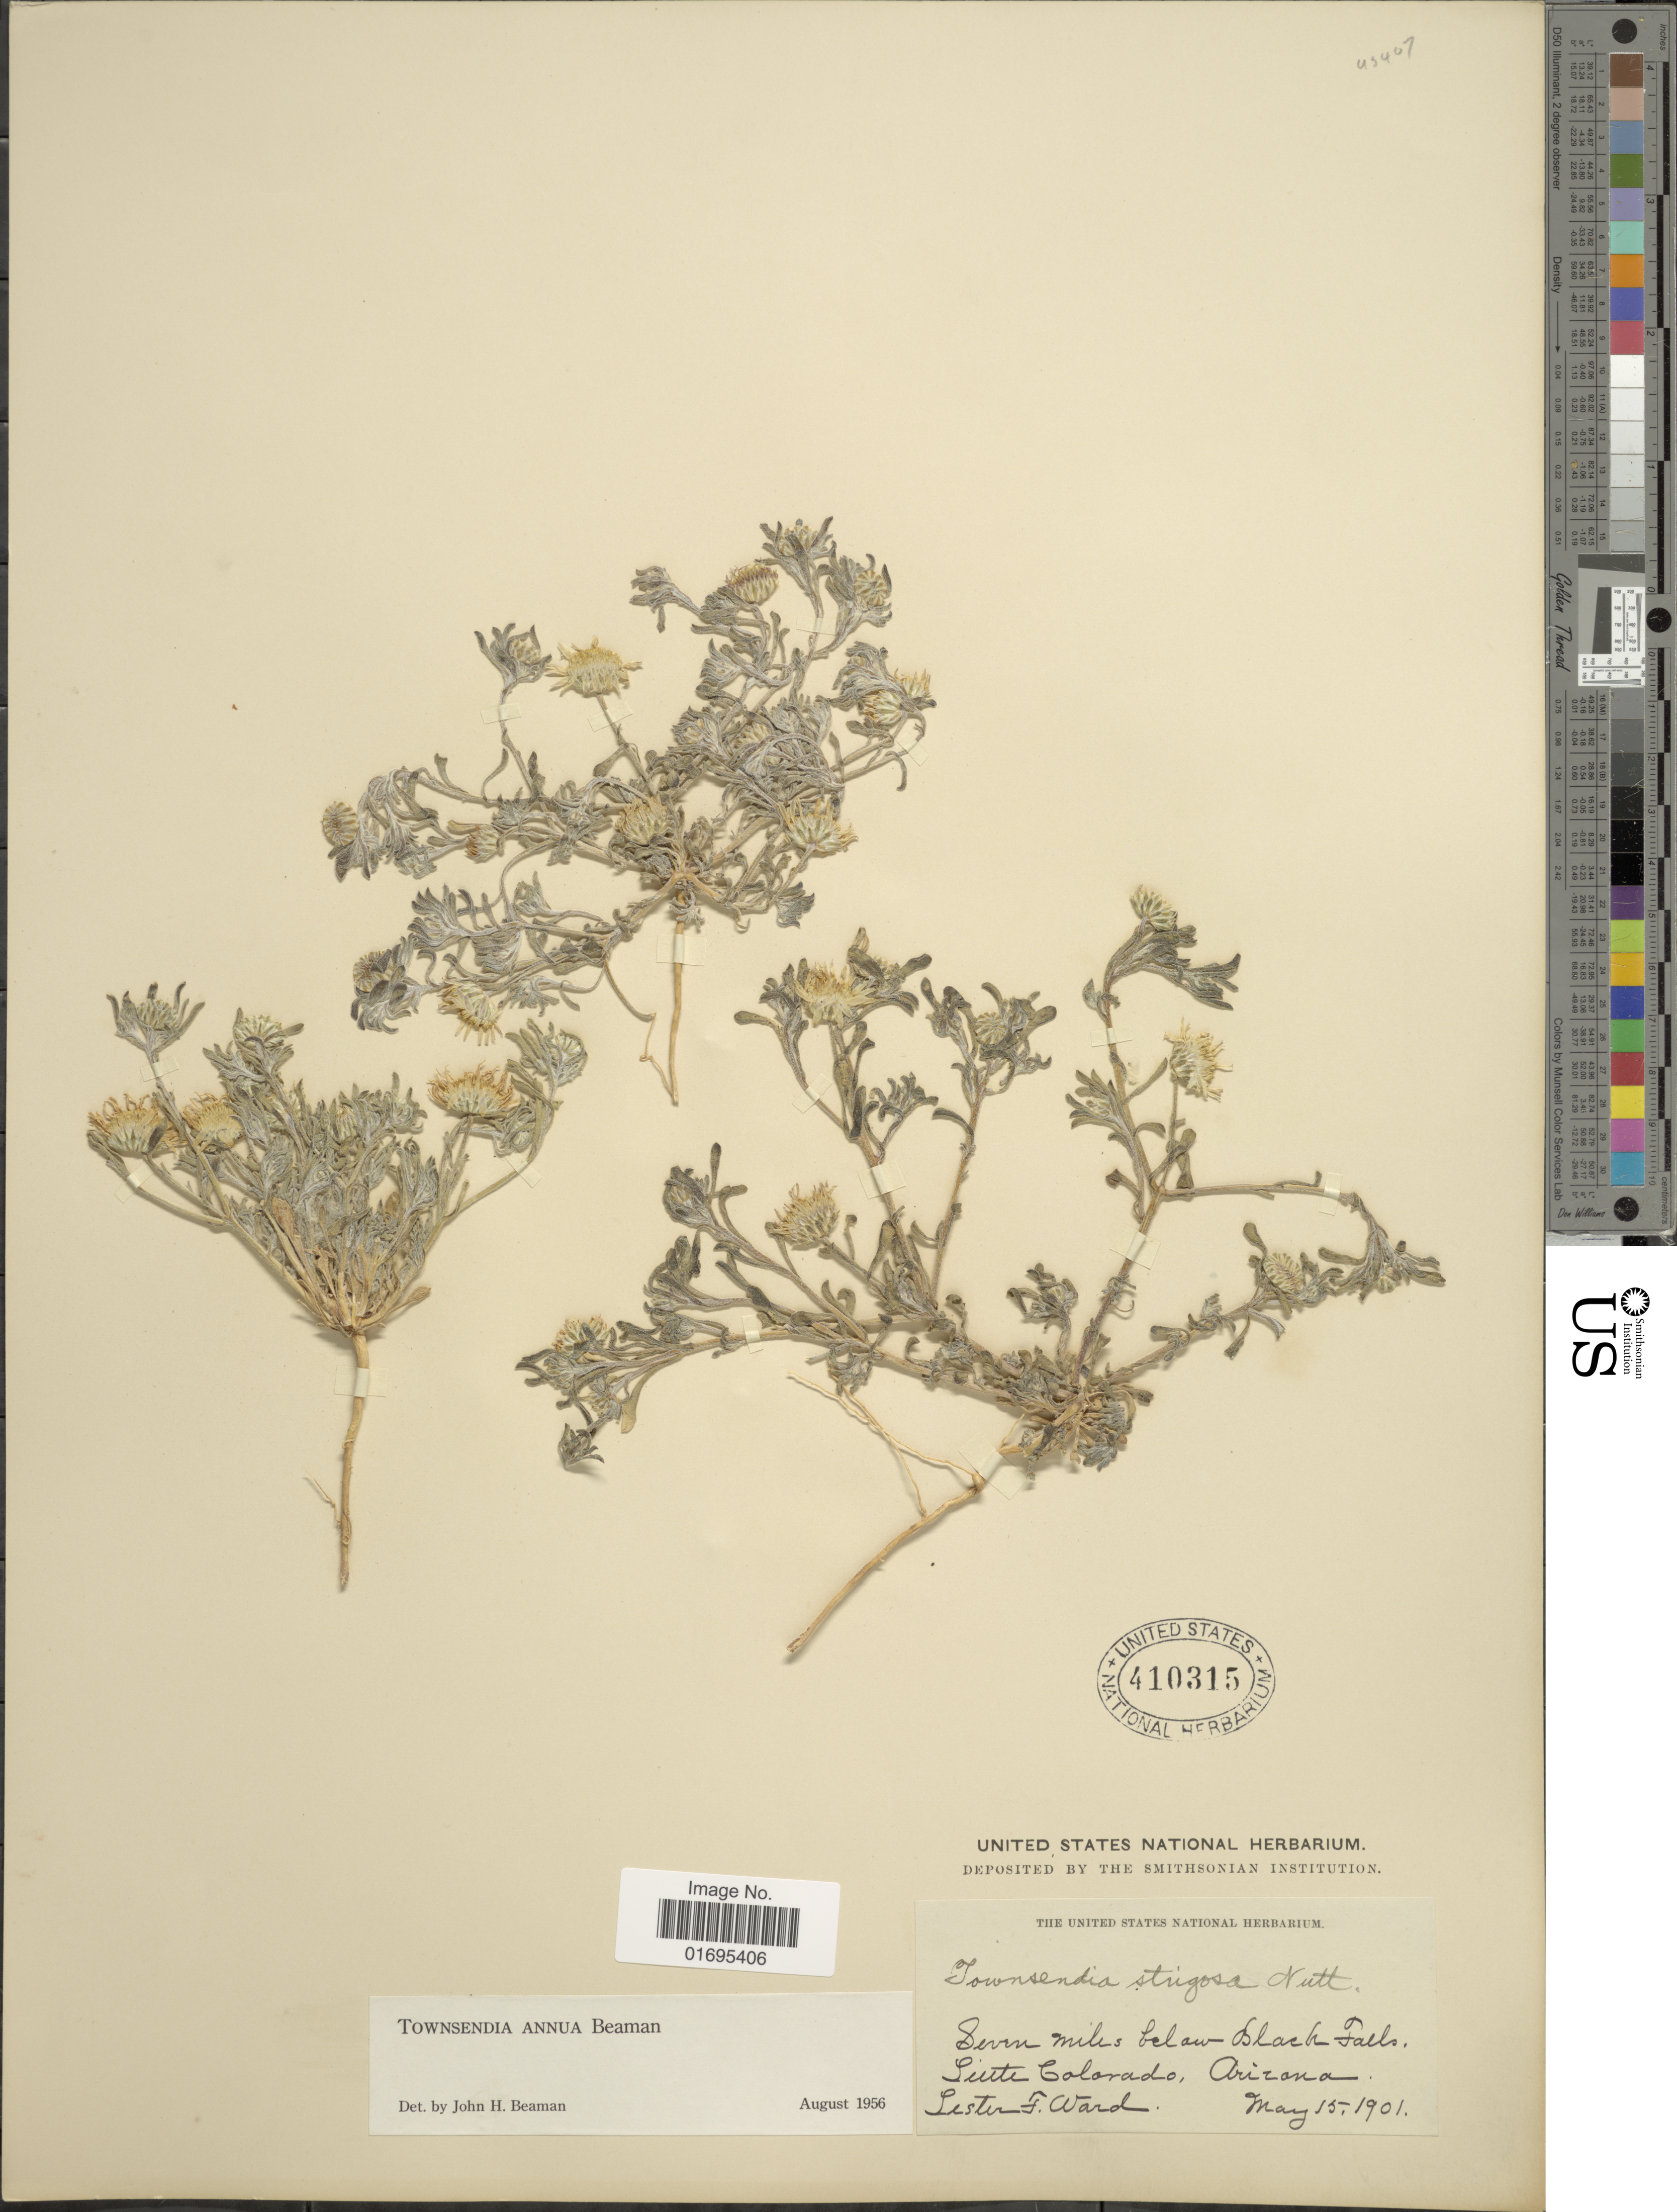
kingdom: Plantae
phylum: Tracheophyta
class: Magnoliopsida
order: Asterales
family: Asteraceae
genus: Townsendia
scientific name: Townsendia annua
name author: Beaman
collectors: L. F. Ward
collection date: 1901-05-15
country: United States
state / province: Arizona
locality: Seven miles below Black Falls, Little Colorado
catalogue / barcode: US 410315